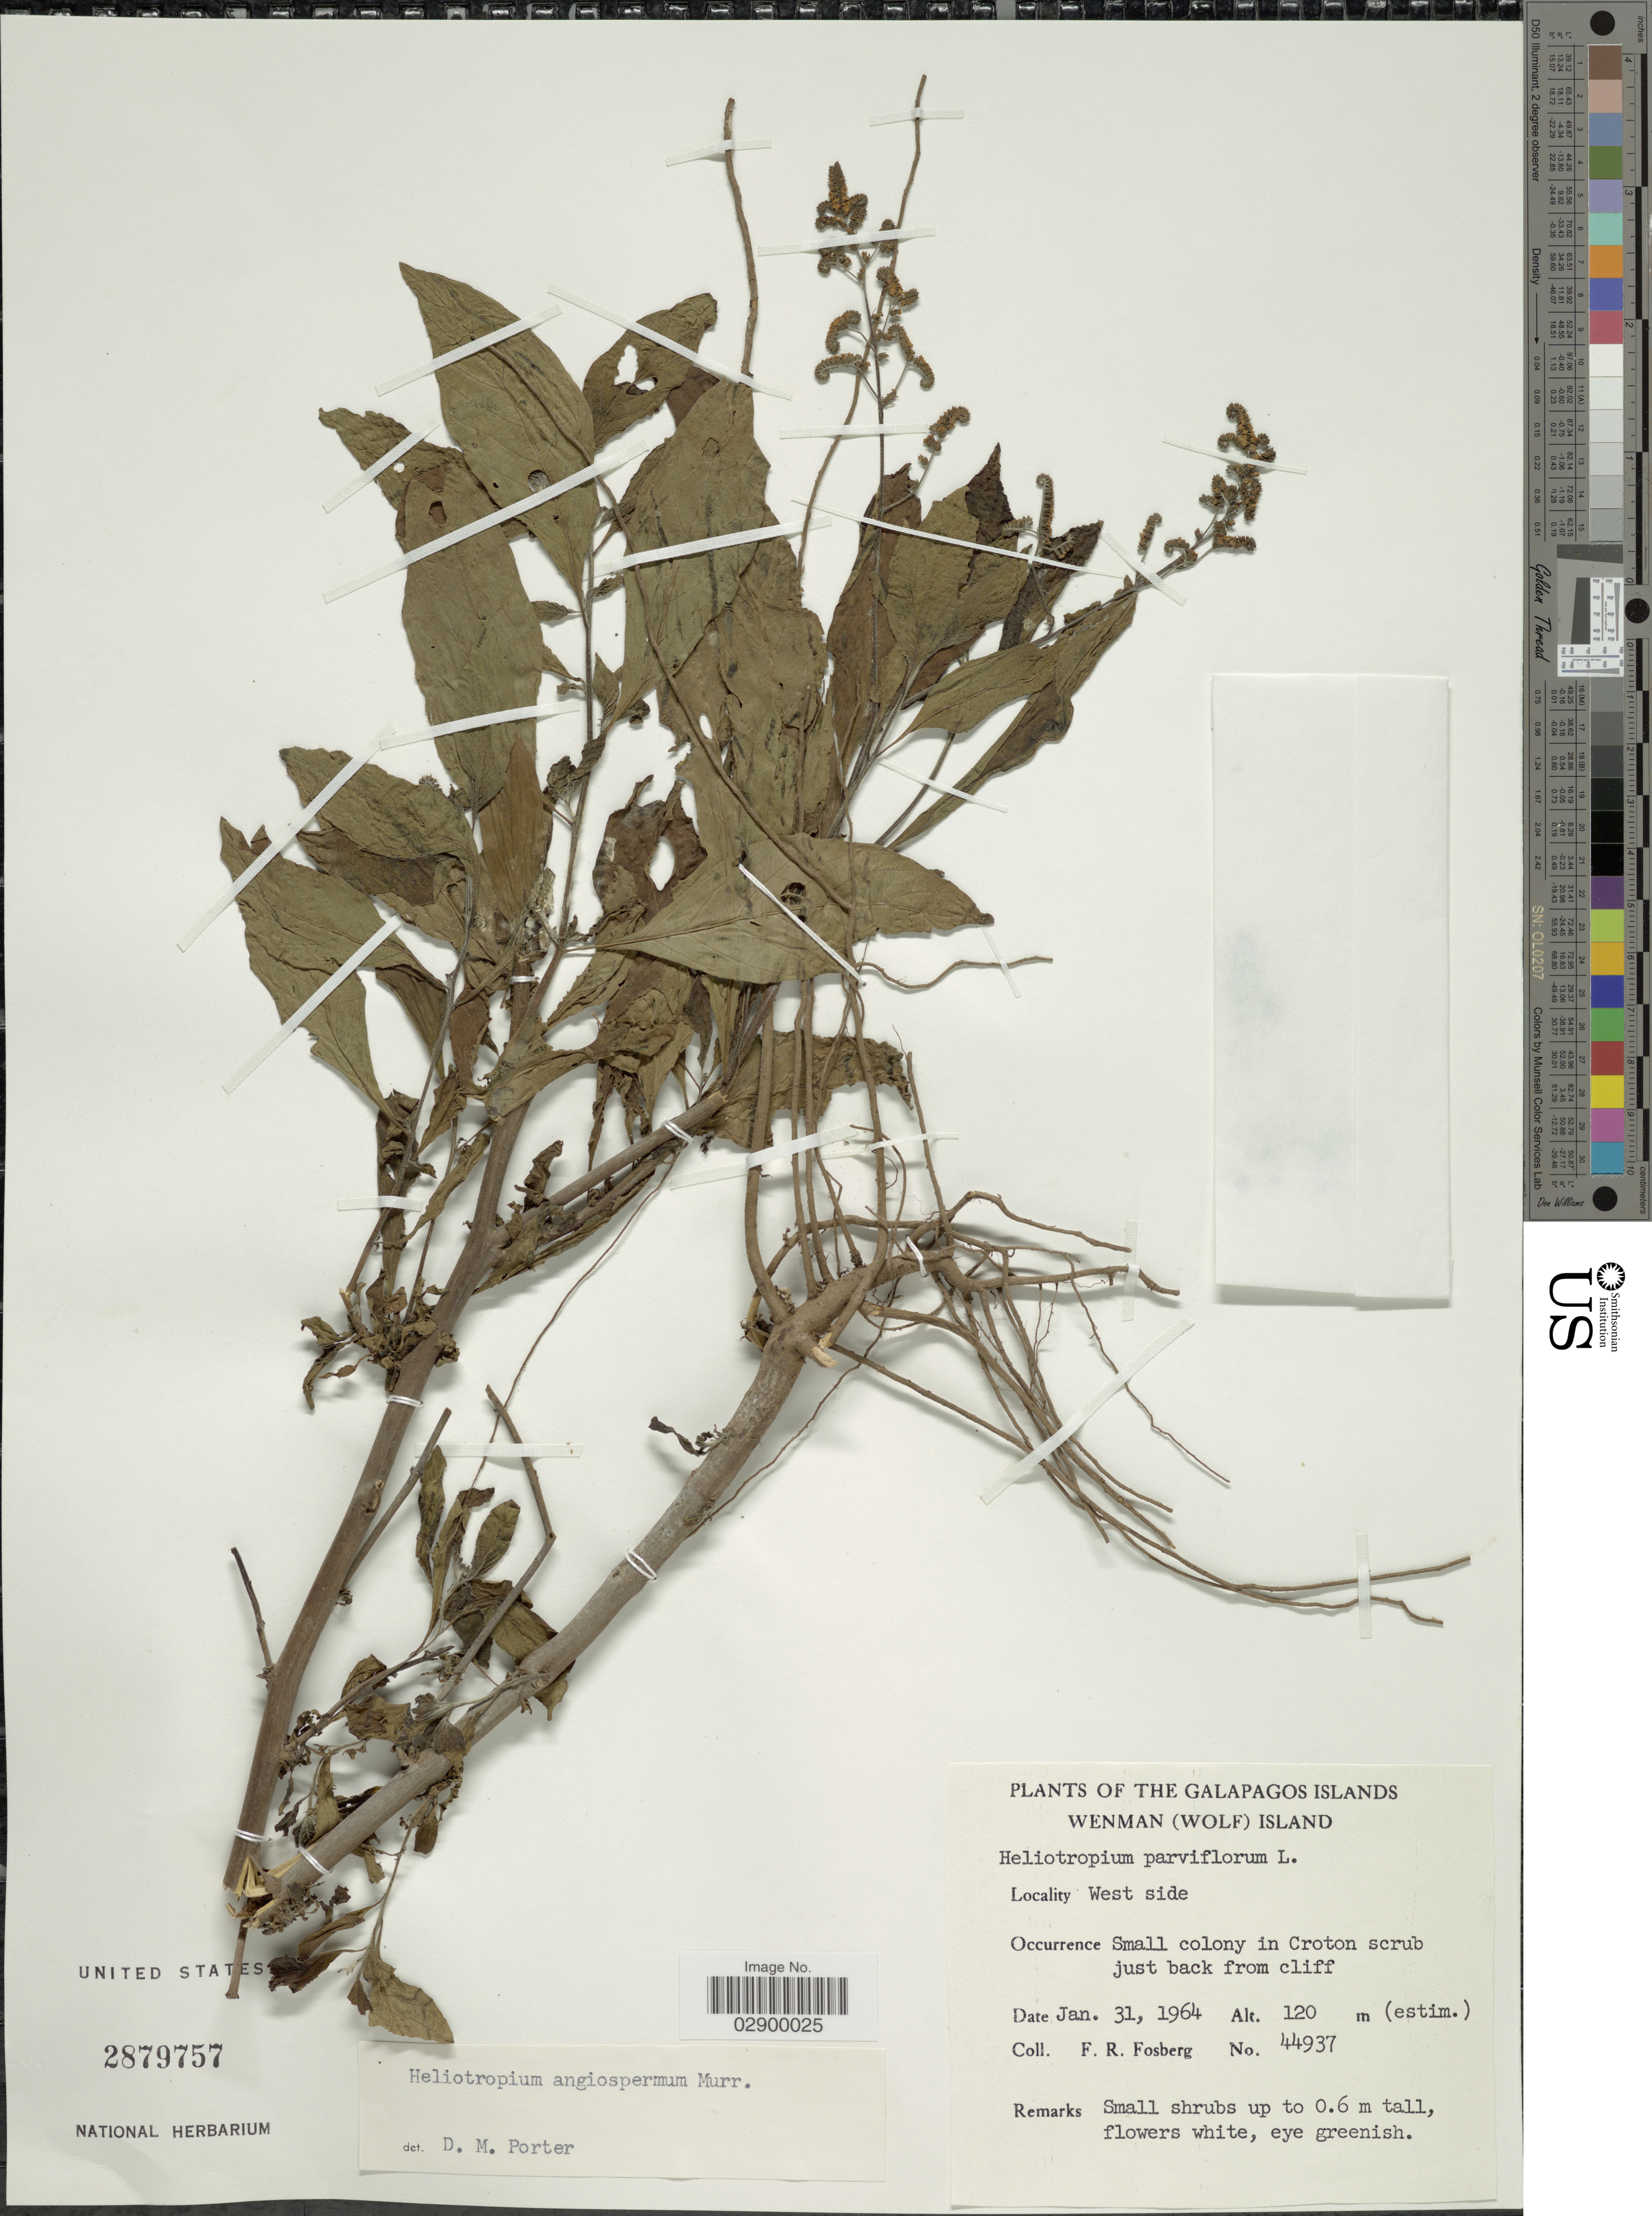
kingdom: Plantae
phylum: Tracheophyta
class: Magnoliopsida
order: Boraginales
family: Heliotropiaceae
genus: Heliotropium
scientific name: Heliotropium angiospermum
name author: Murray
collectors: F. R. Fosberg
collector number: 44937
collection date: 1964-01-31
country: Ecuador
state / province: Colón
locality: The Galapagos Islands. Wenman (Wolf) Island. West side.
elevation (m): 120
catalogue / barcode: US 2879757